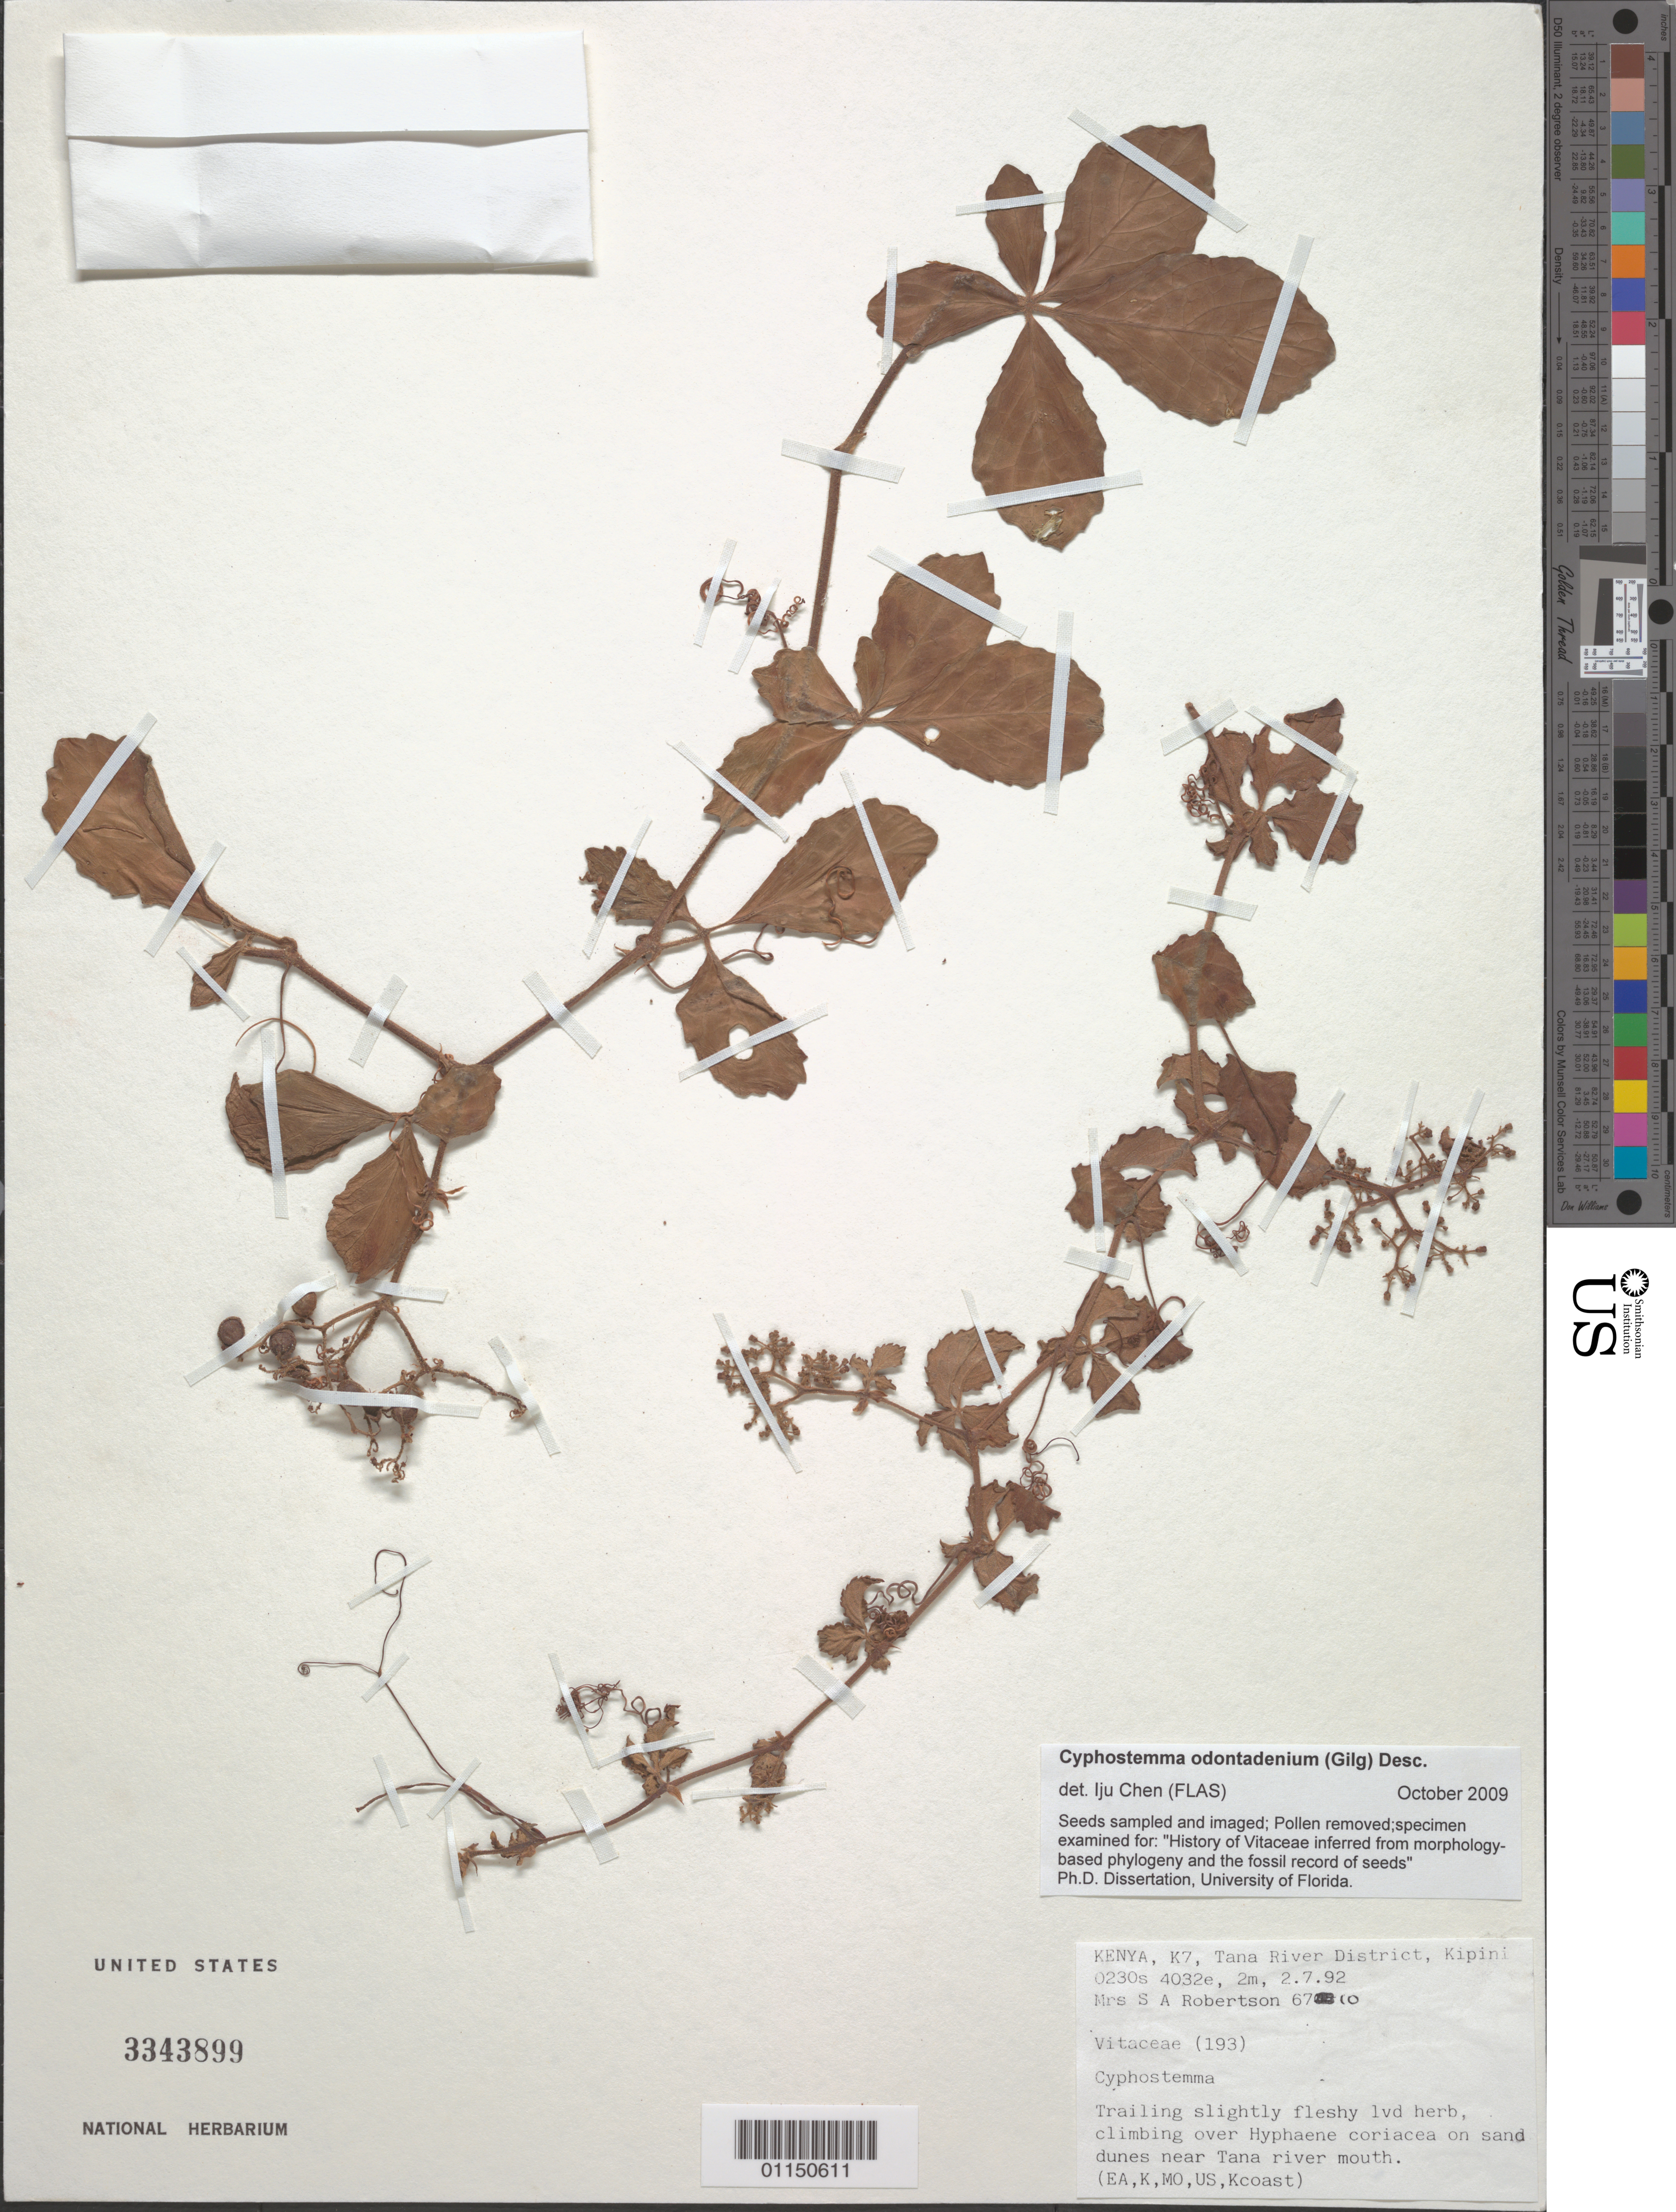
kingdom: Plantae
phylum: Tracheophyta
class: Magnoliopsida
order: Vitales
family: Vitaceae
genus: Cyphostemma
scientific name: Cyphostemma odontadenium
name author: (Gilg) Desc.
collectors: S. A. Robertson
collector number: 67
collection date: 1992-07-02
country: Kenya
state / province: Tana River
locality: Kipini. Near Tana river mouth.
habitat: Climbing over Hyphaene coriacea, on sand dunes.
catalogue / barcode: US 3343899